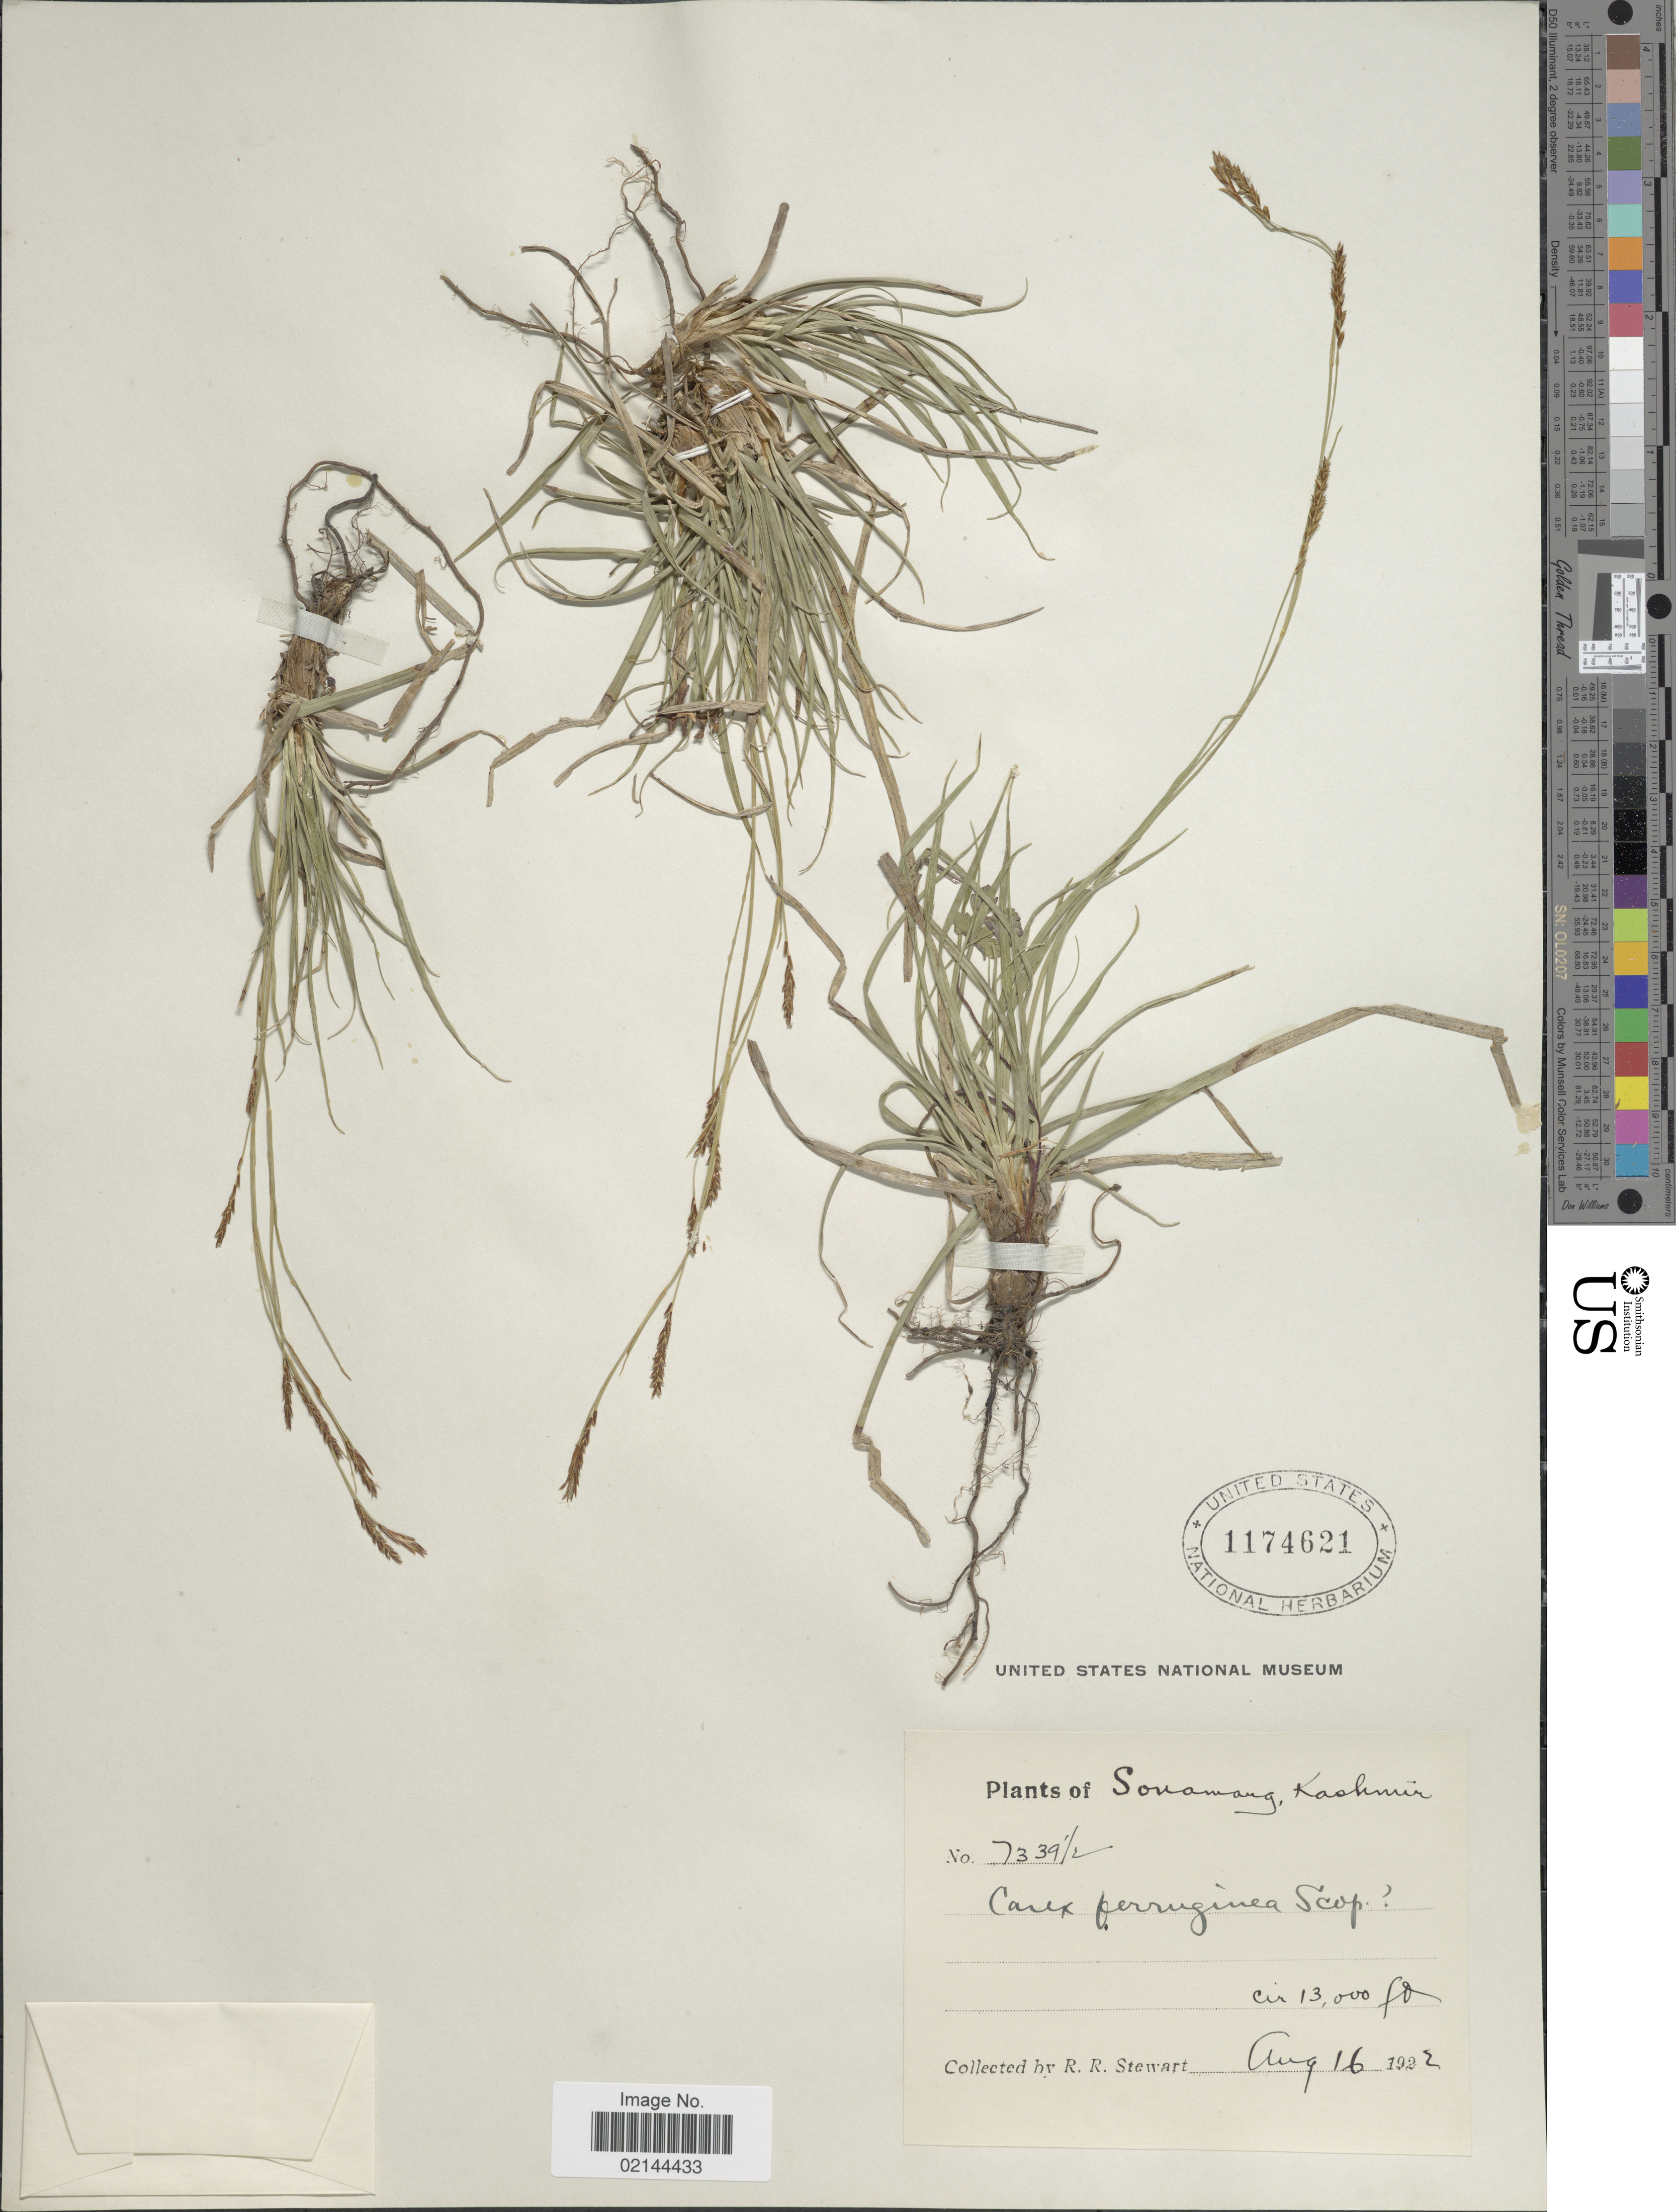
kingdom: Plantae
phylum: Tracheophyta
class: Liliopsida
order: Poales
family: Cyperaceae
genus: Carex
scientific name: Carex ferruginea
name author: Scop.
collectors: R. R. Stewart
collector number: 7339 1/2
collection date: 1922-08-16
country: India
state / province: Jammu and Kashmir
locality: Sonamarg, Kashmir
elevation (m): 3962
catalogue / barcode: US 1174621